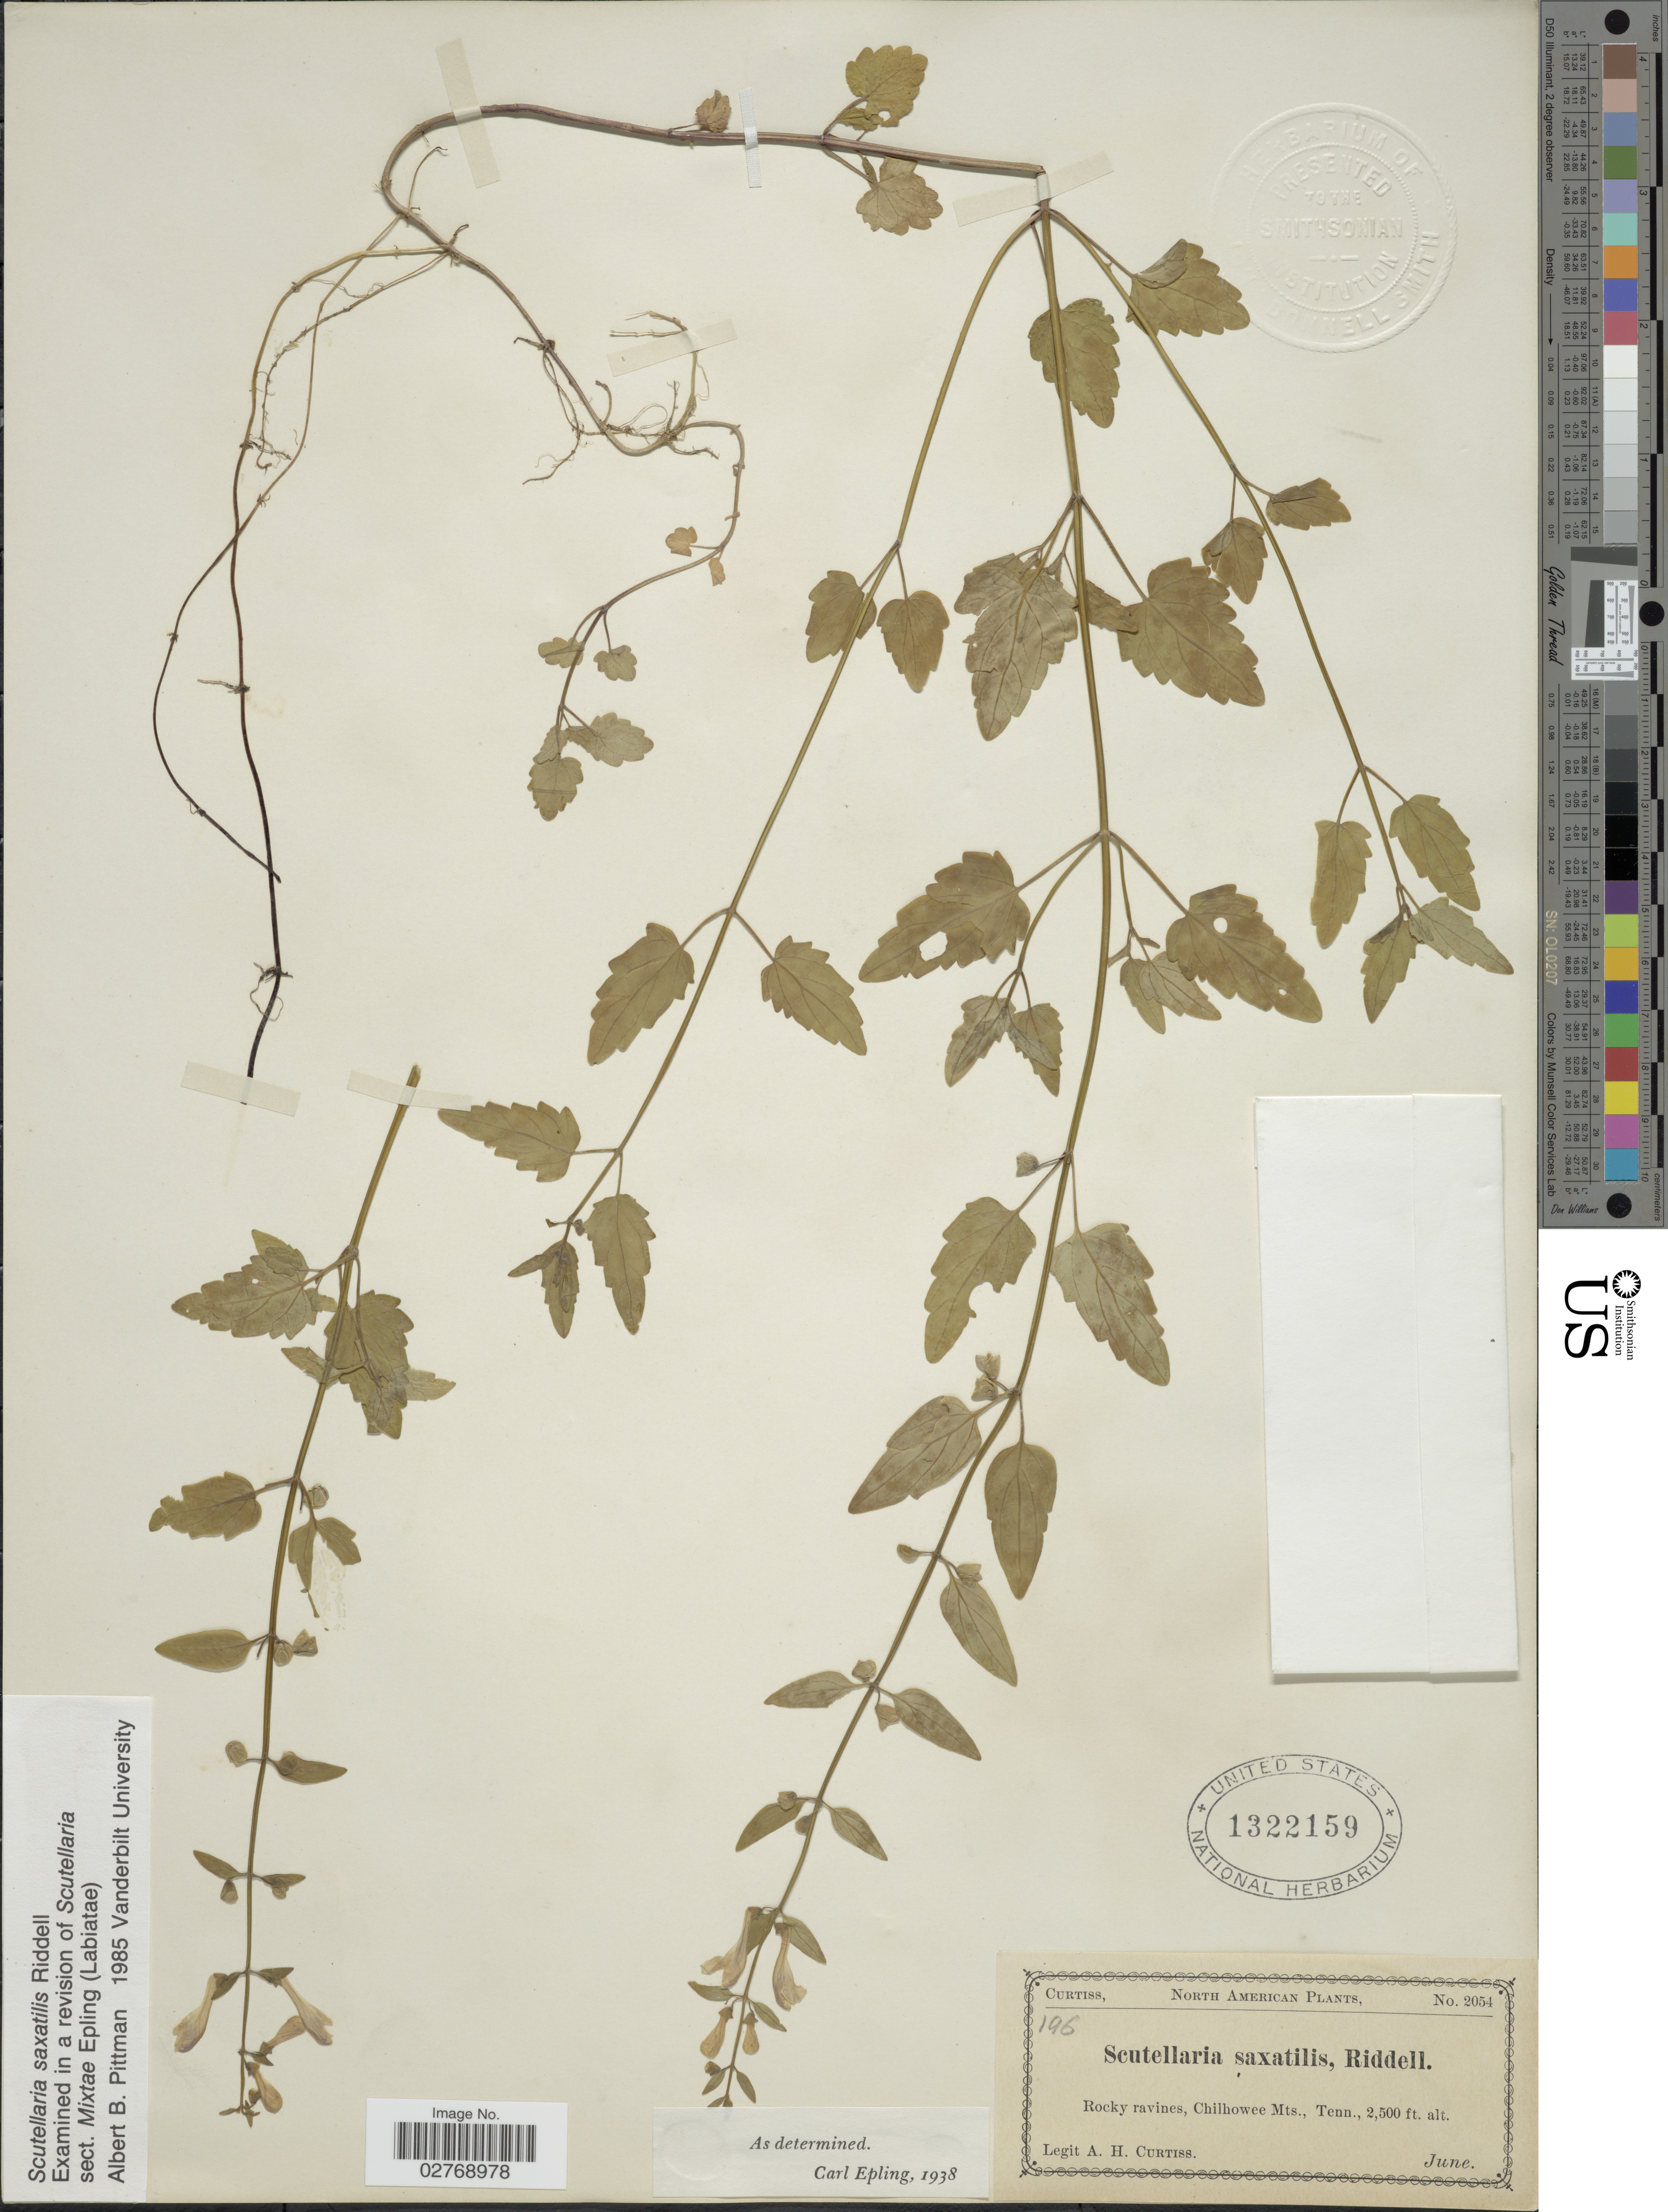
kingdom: Plantae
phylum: Tracheophyta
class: Magnoliopsida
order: Lamiales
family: Lamiaceae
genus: Scutellaria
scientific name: Scutellaria saxatilis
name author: Riddell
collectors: A. H. Curtiss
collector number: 2054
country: United States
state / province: Tennessee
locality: Rocky ravines, Chilhowee Mts.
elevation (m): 762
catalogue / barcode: US 1322159